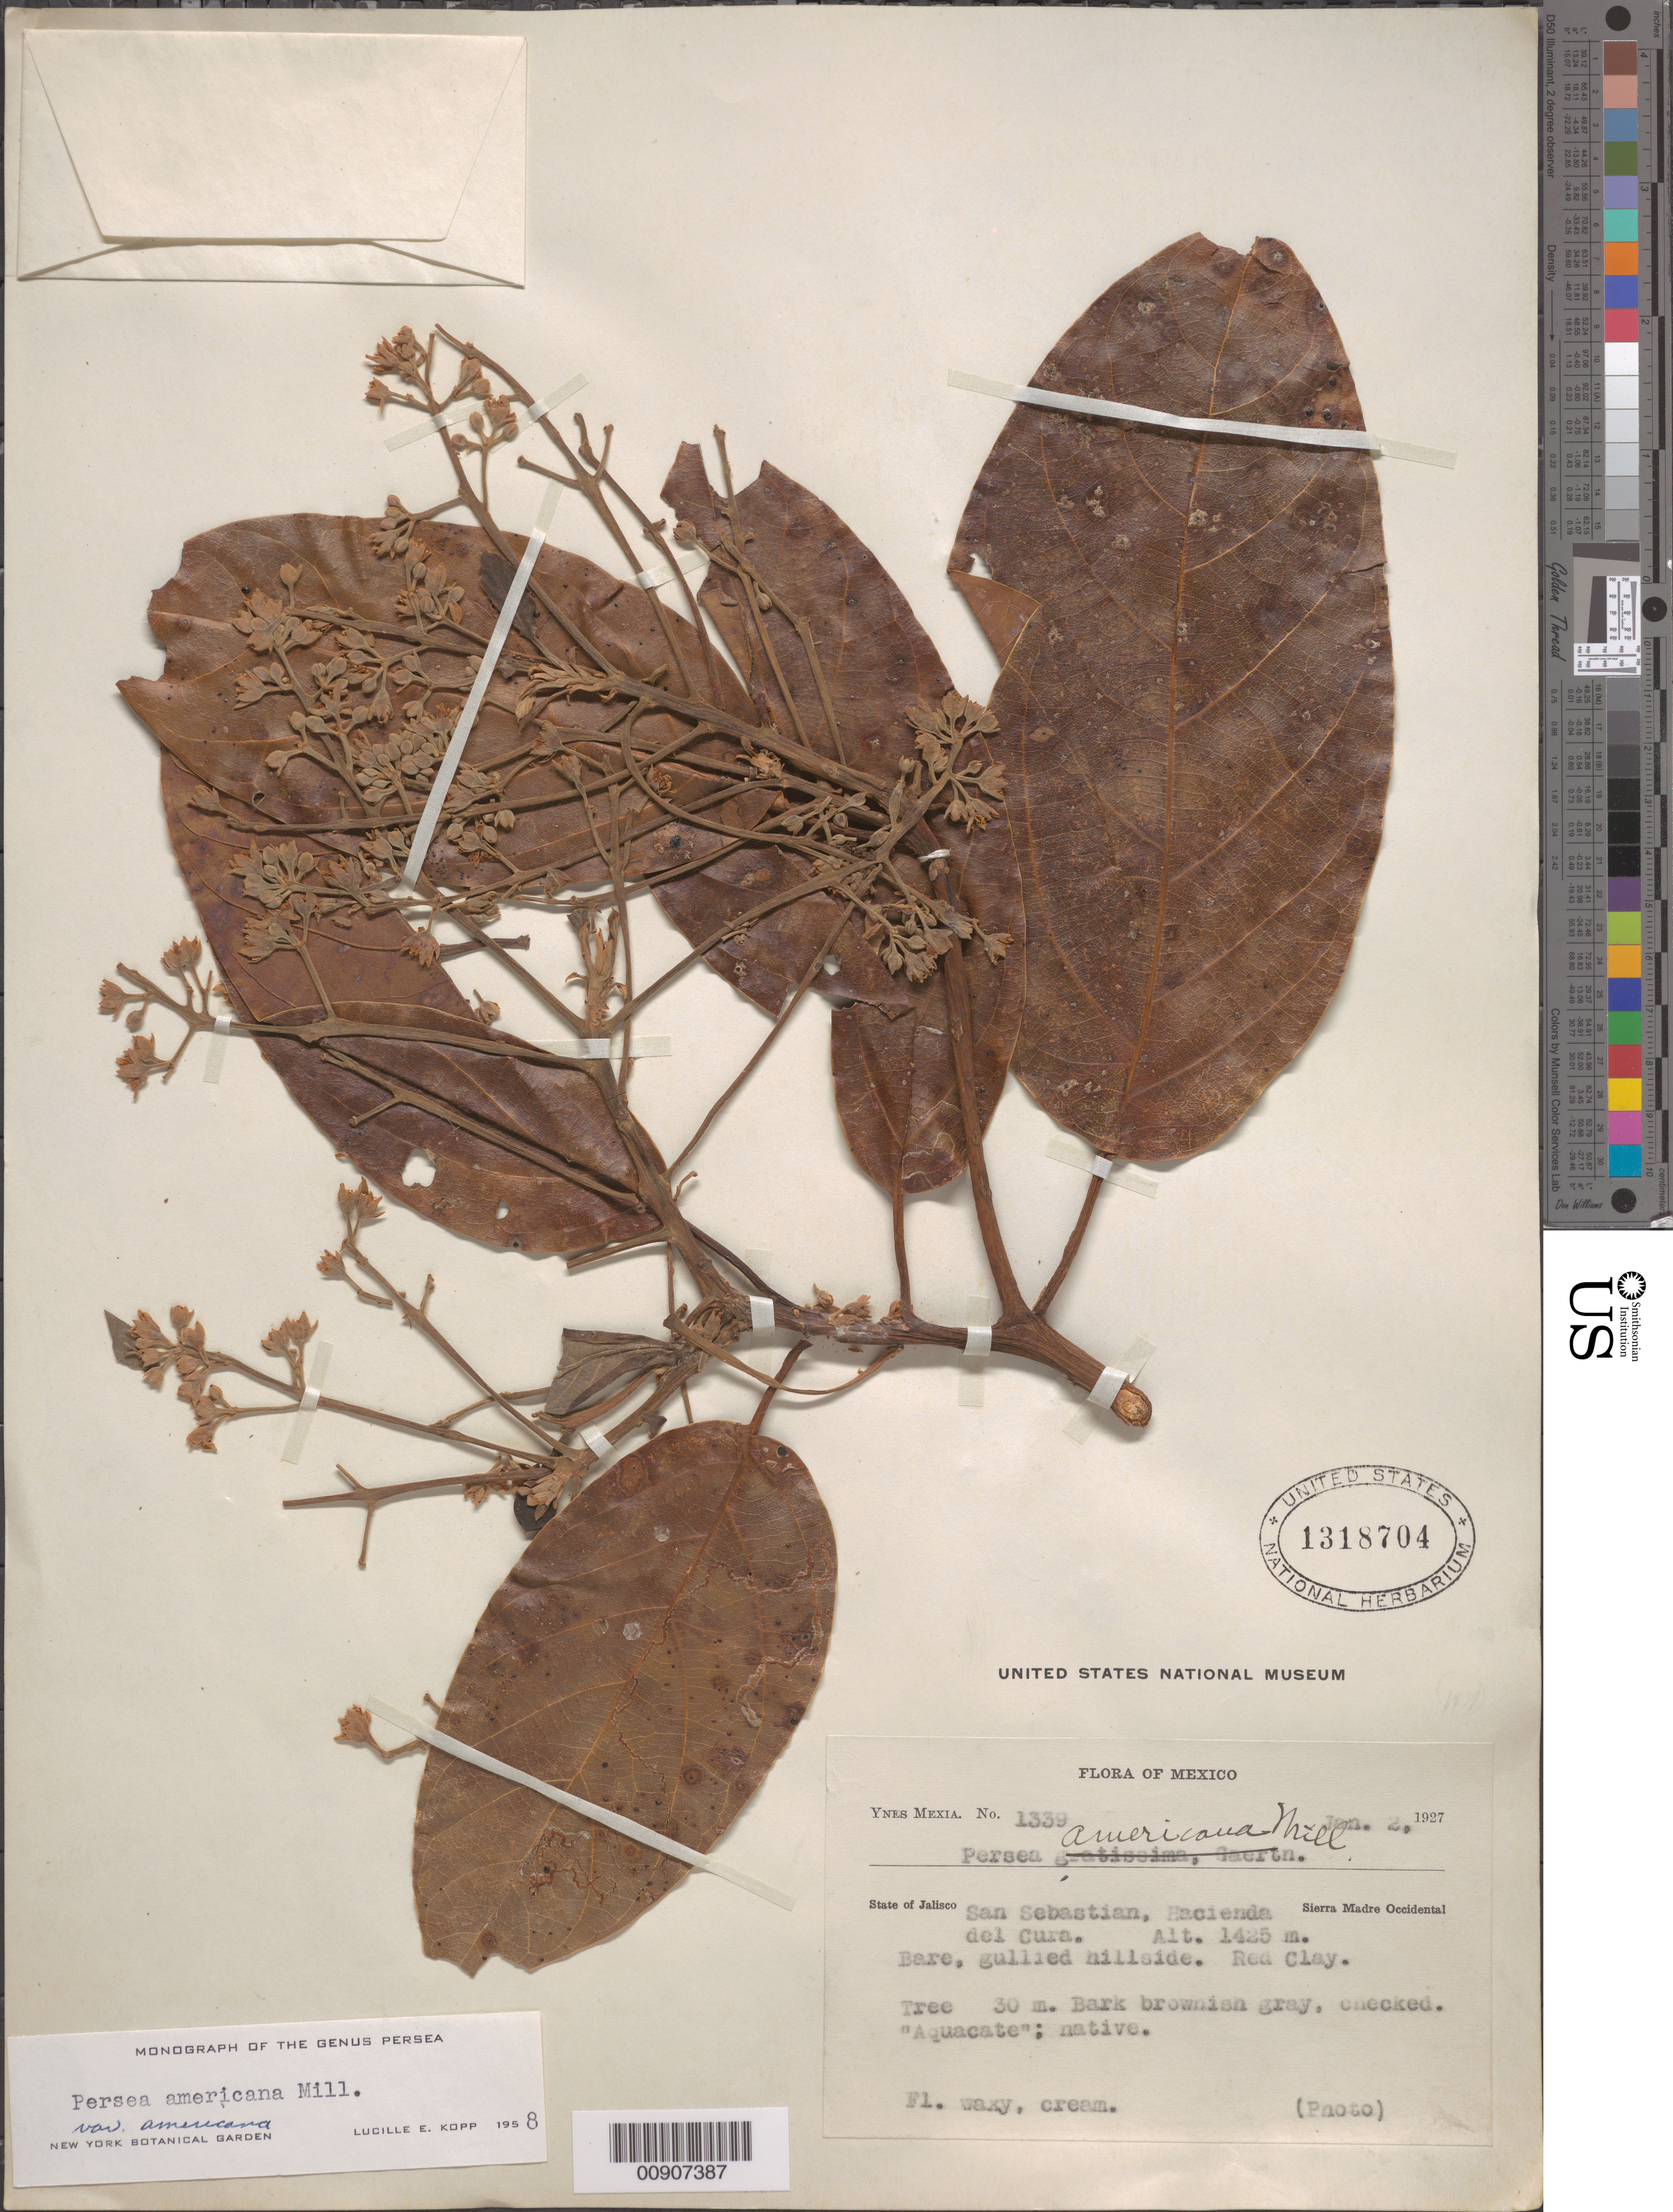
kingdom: Plantae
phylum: Tracheophyta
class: Magnoliopsida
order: Laurales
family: Lauraceae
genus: Persea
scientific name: Persea americana var. americana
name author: Mill.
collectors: Y. Mexia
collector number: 1339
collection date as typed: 02 Jan 1927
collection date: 1927-01-02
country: Mexico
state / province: Jalisco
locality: State of Jalisco: San Sebastian, Hacienda del Cura. Sierra Madre Occidental.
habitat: Bare, gullied hillside. Red clay.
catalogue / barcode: US 1318704